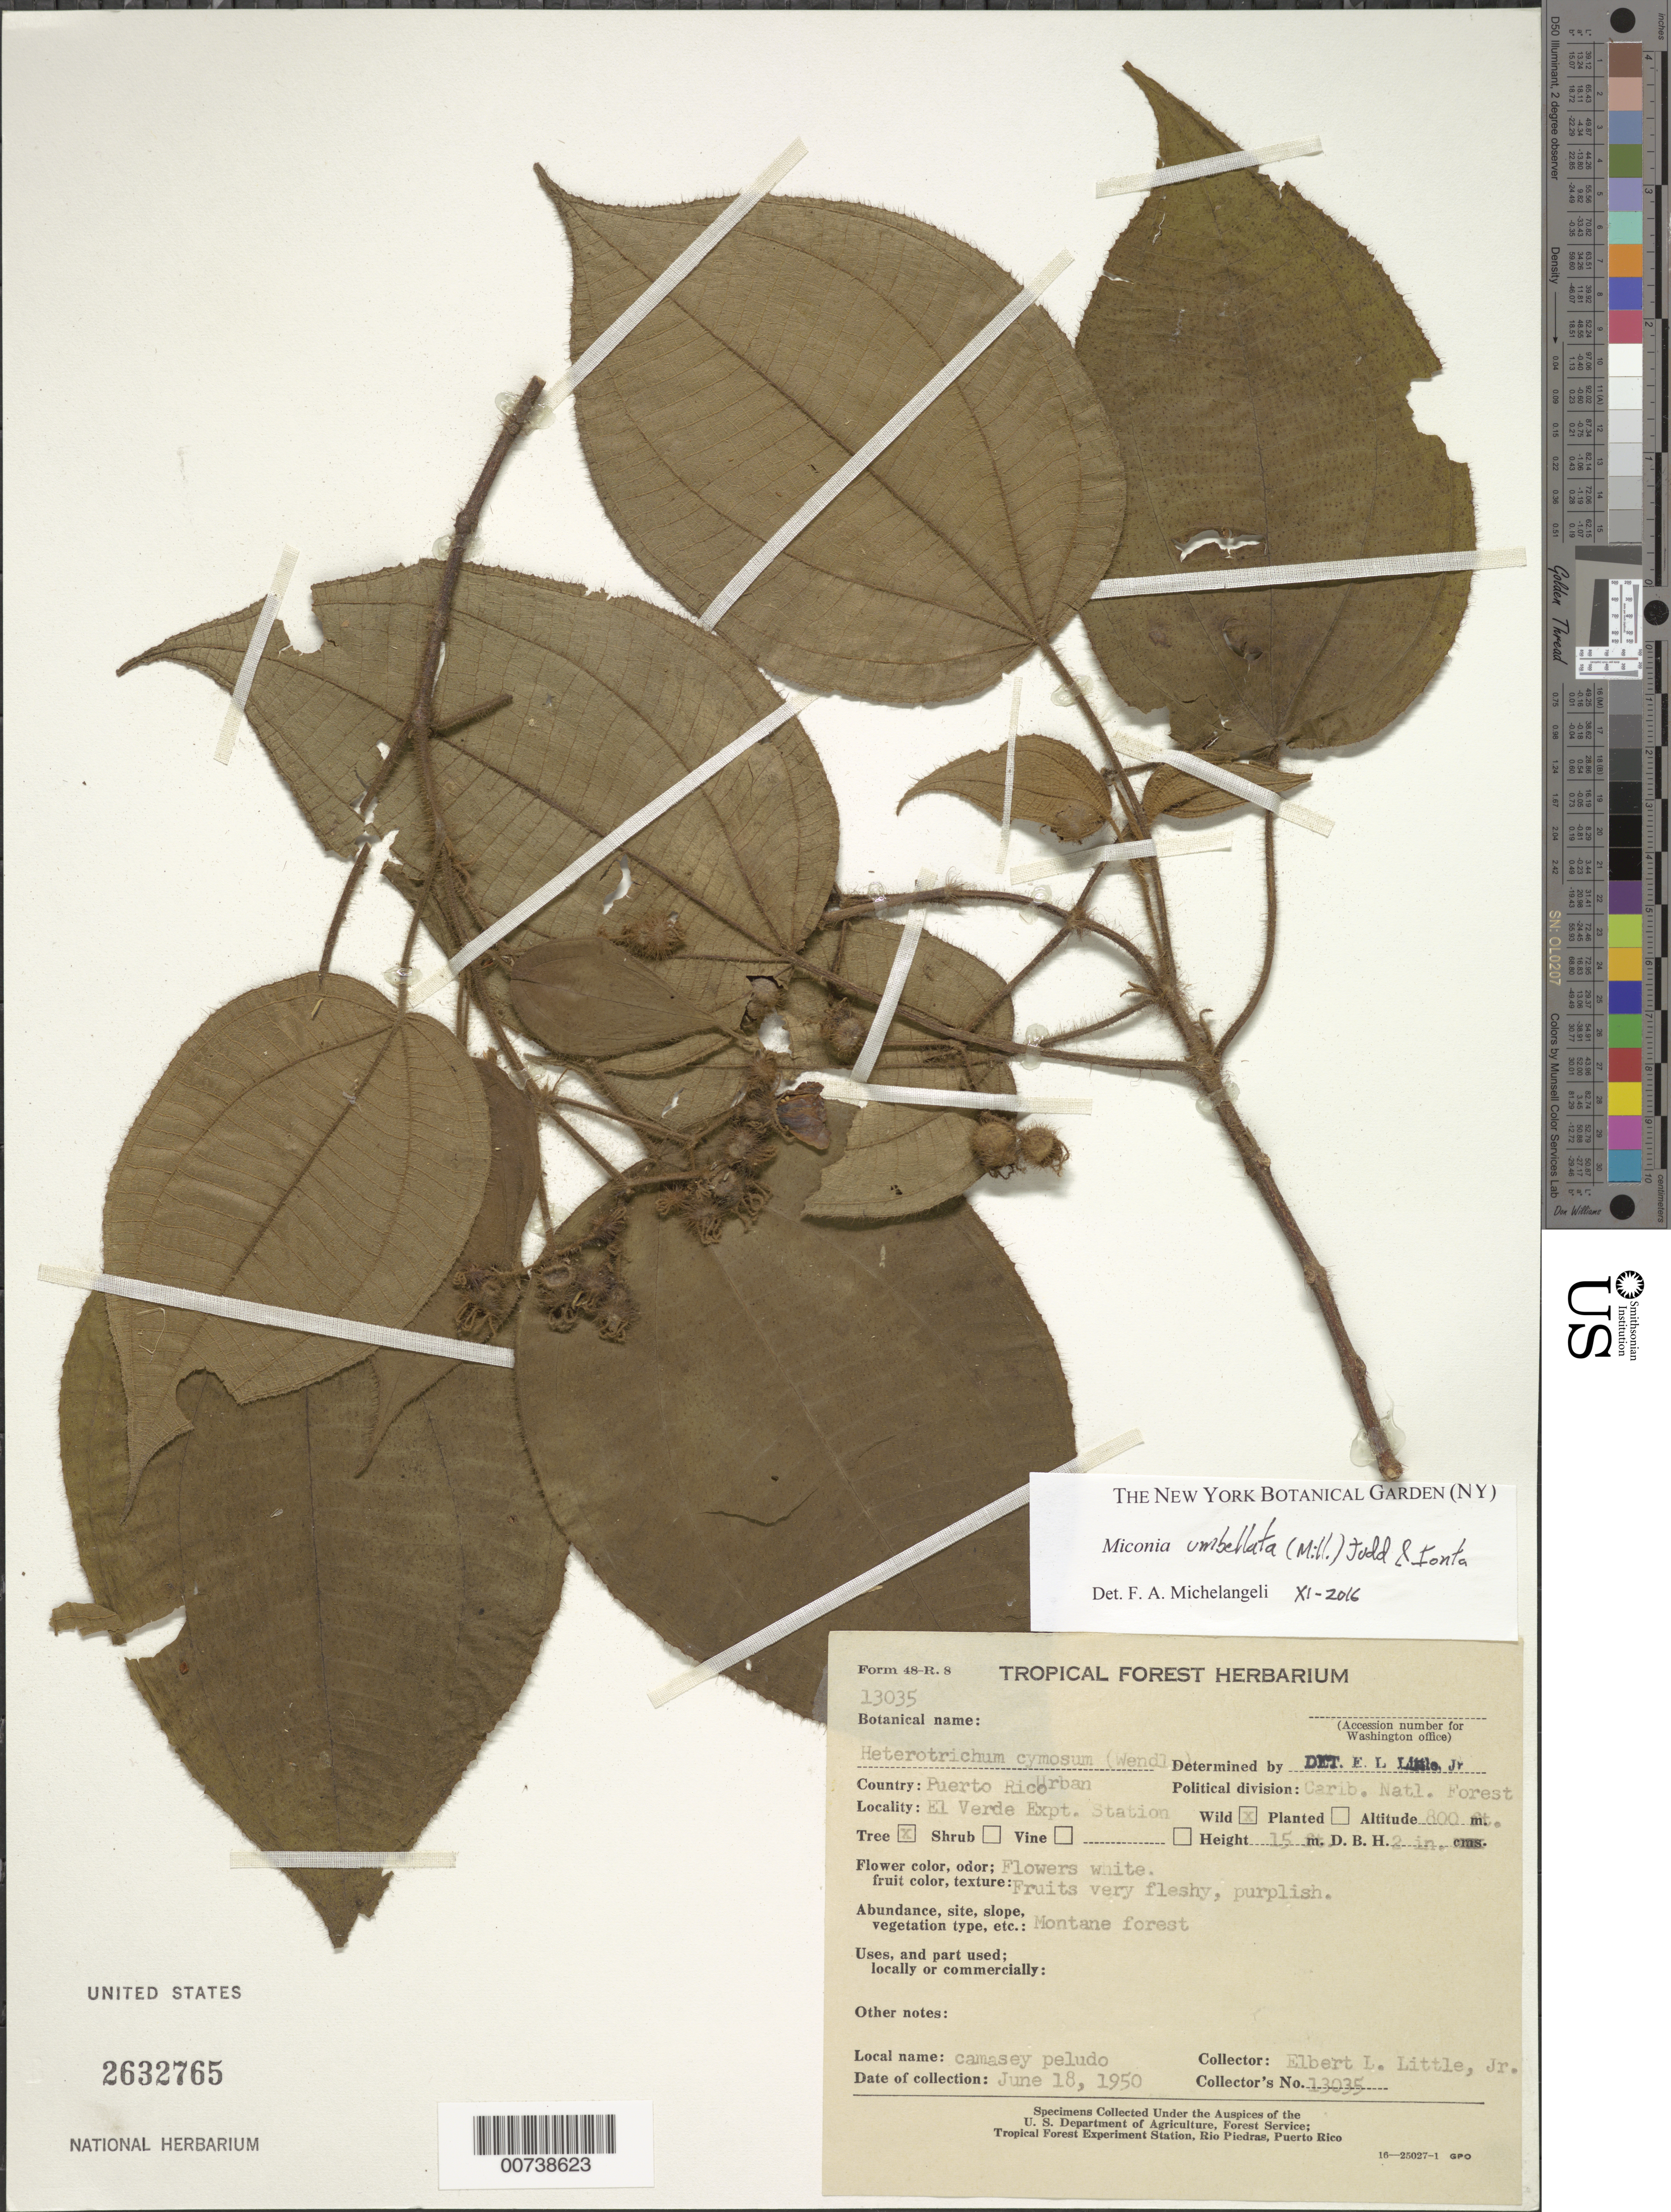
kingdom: Plantae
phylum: Tracheophyta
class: Magnoliopsida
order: Myrtales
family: Melastomataceae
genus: Miconia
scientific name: Miconia umbellata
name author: (Mill.) Judd & Ionta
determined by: Michelangeli, F. A.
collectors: E. L. Little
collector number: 13035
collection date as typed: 18 Jun 1950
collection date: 1950-06-18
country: Puerto Rico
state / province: Río Grande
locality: Caribbean National Forest. El Verde Expt. Station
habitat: Montane forest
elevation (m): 244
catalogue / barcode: US 2632765